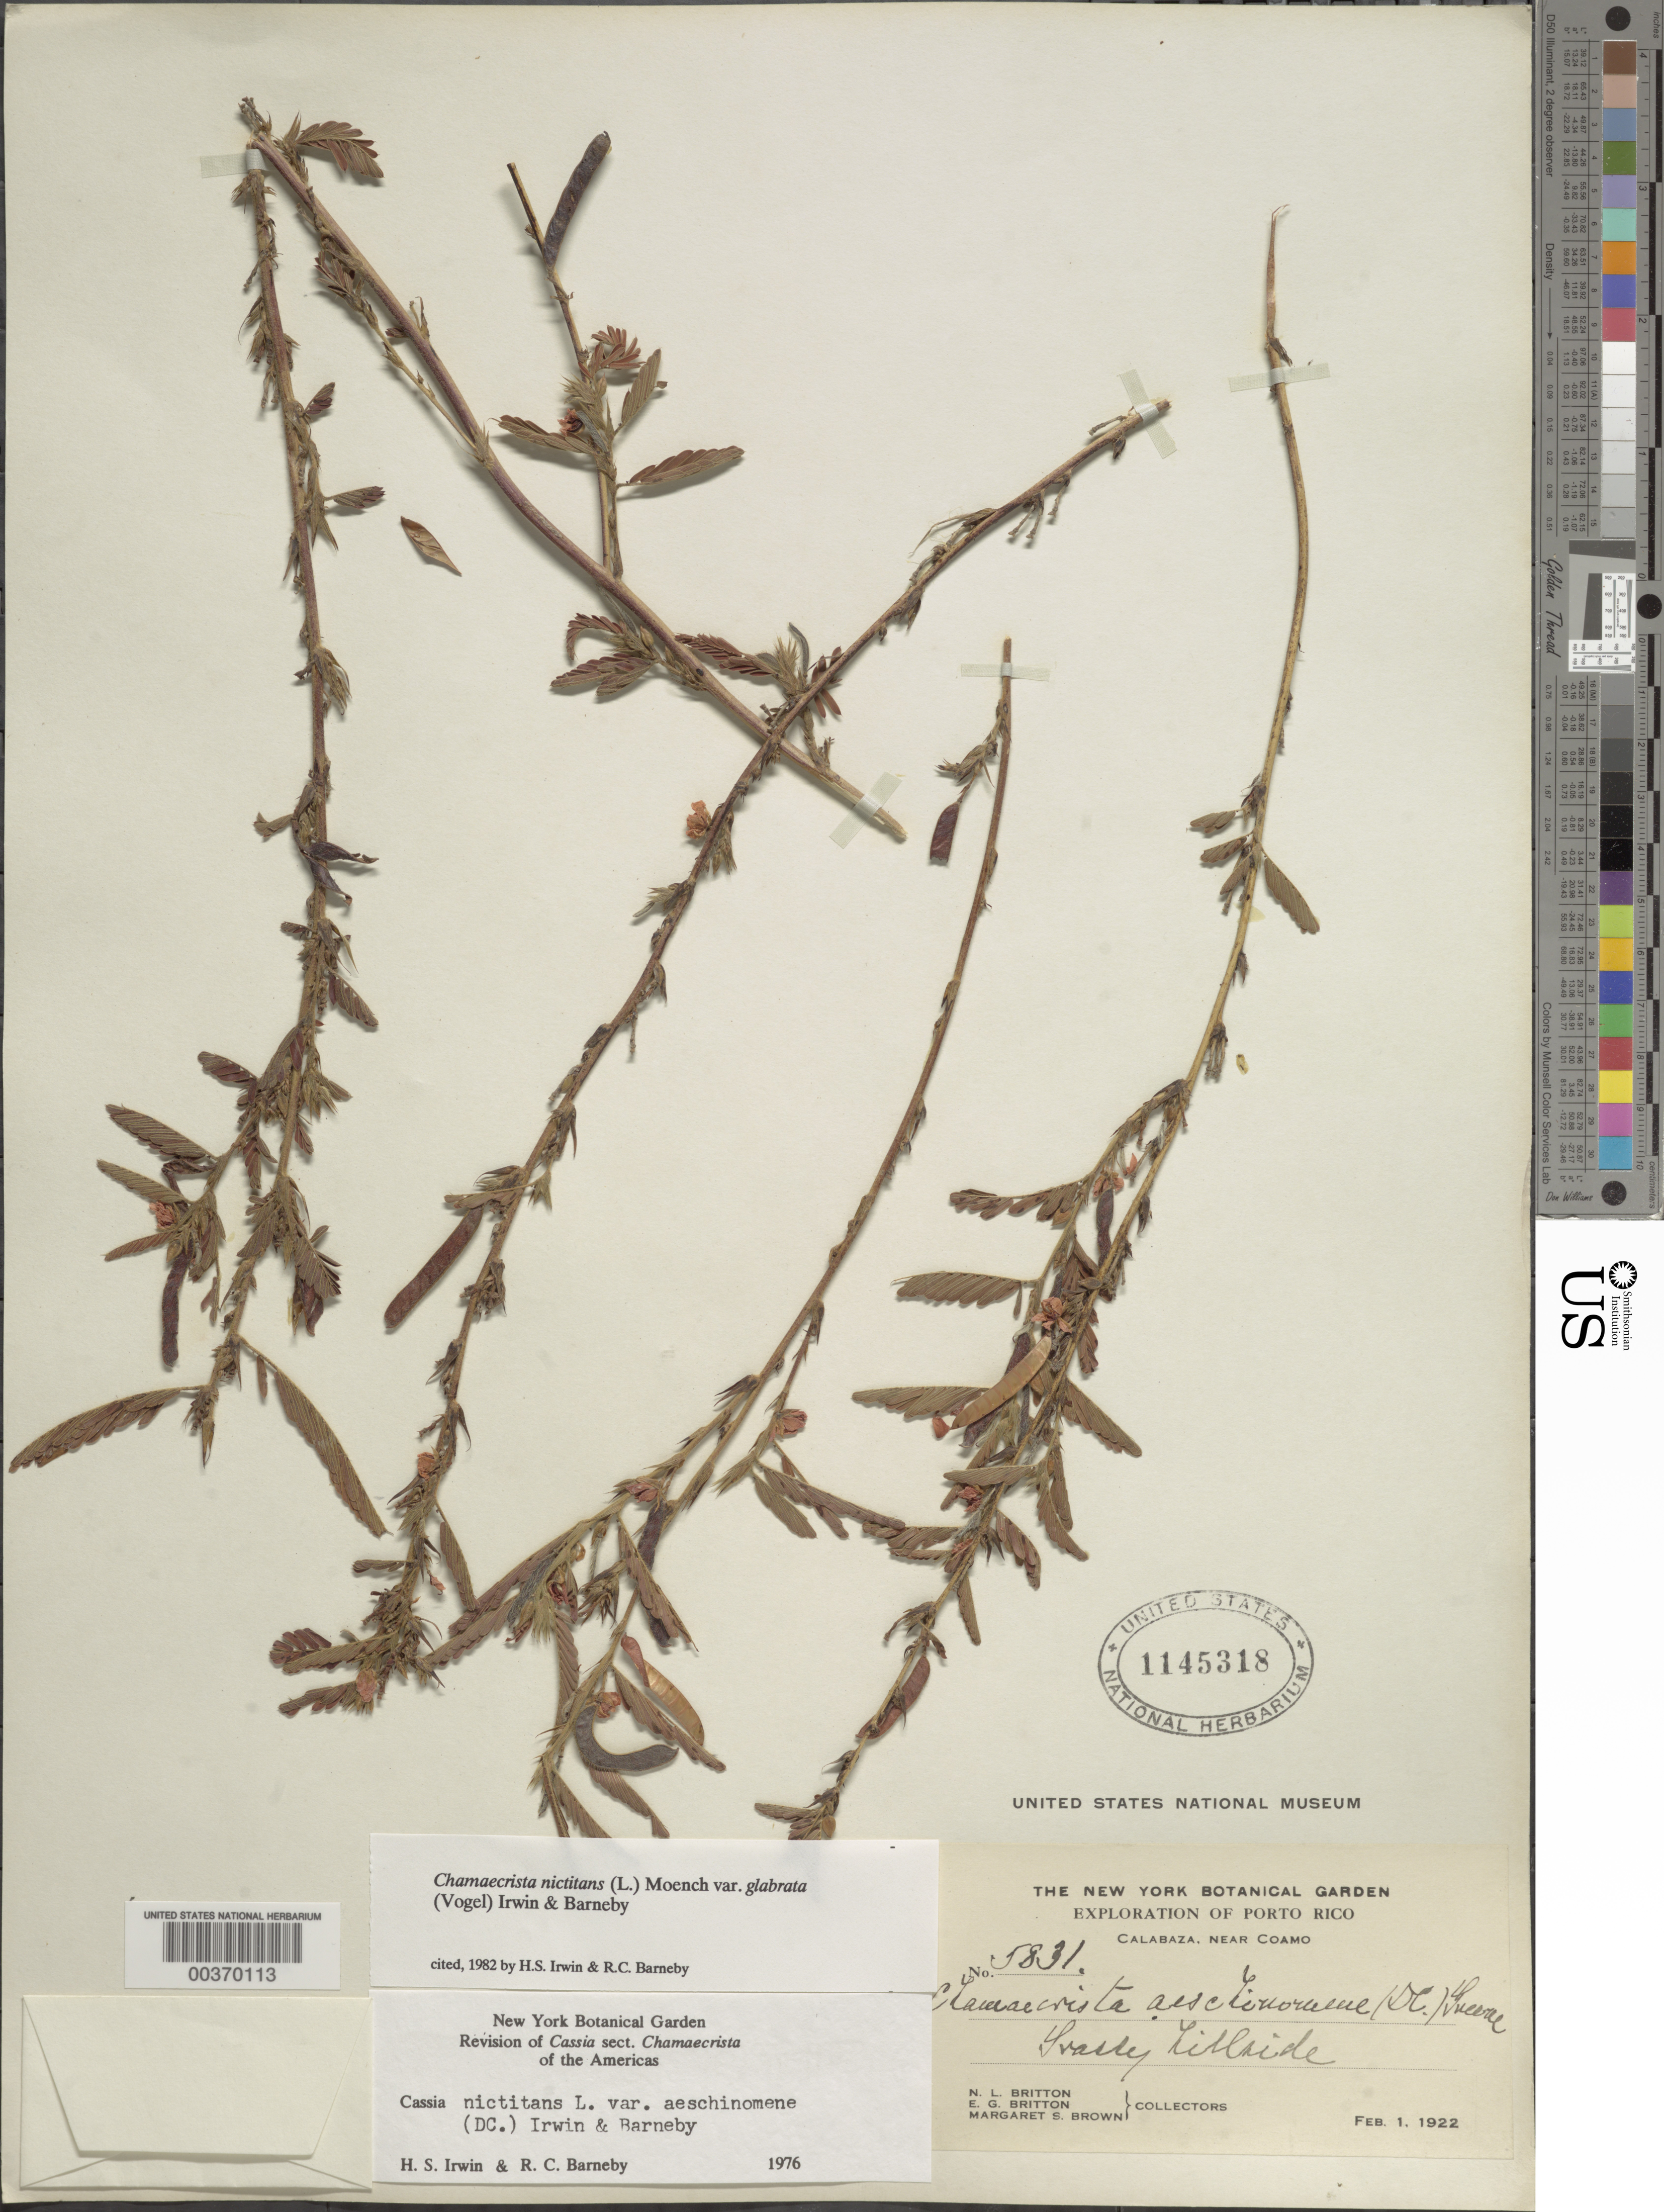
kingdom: Plantae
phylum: Tracheophyta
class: Magnoliopsida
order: Fabales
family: Fabaceae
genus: Chamaecrista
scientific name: Chamaecrista nictitans var. glabrata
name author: (Vogel) H.S. Irwin & Barneby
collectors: N. Britton, E. G. Britton & M. S. Brown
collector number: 5831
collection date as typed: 01 Feb 1922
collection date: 1922-02-01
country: Puerto Rico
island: Greater Antilles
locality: Calabaza near coamo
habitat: Grassy hillside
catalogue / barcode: US 1145318